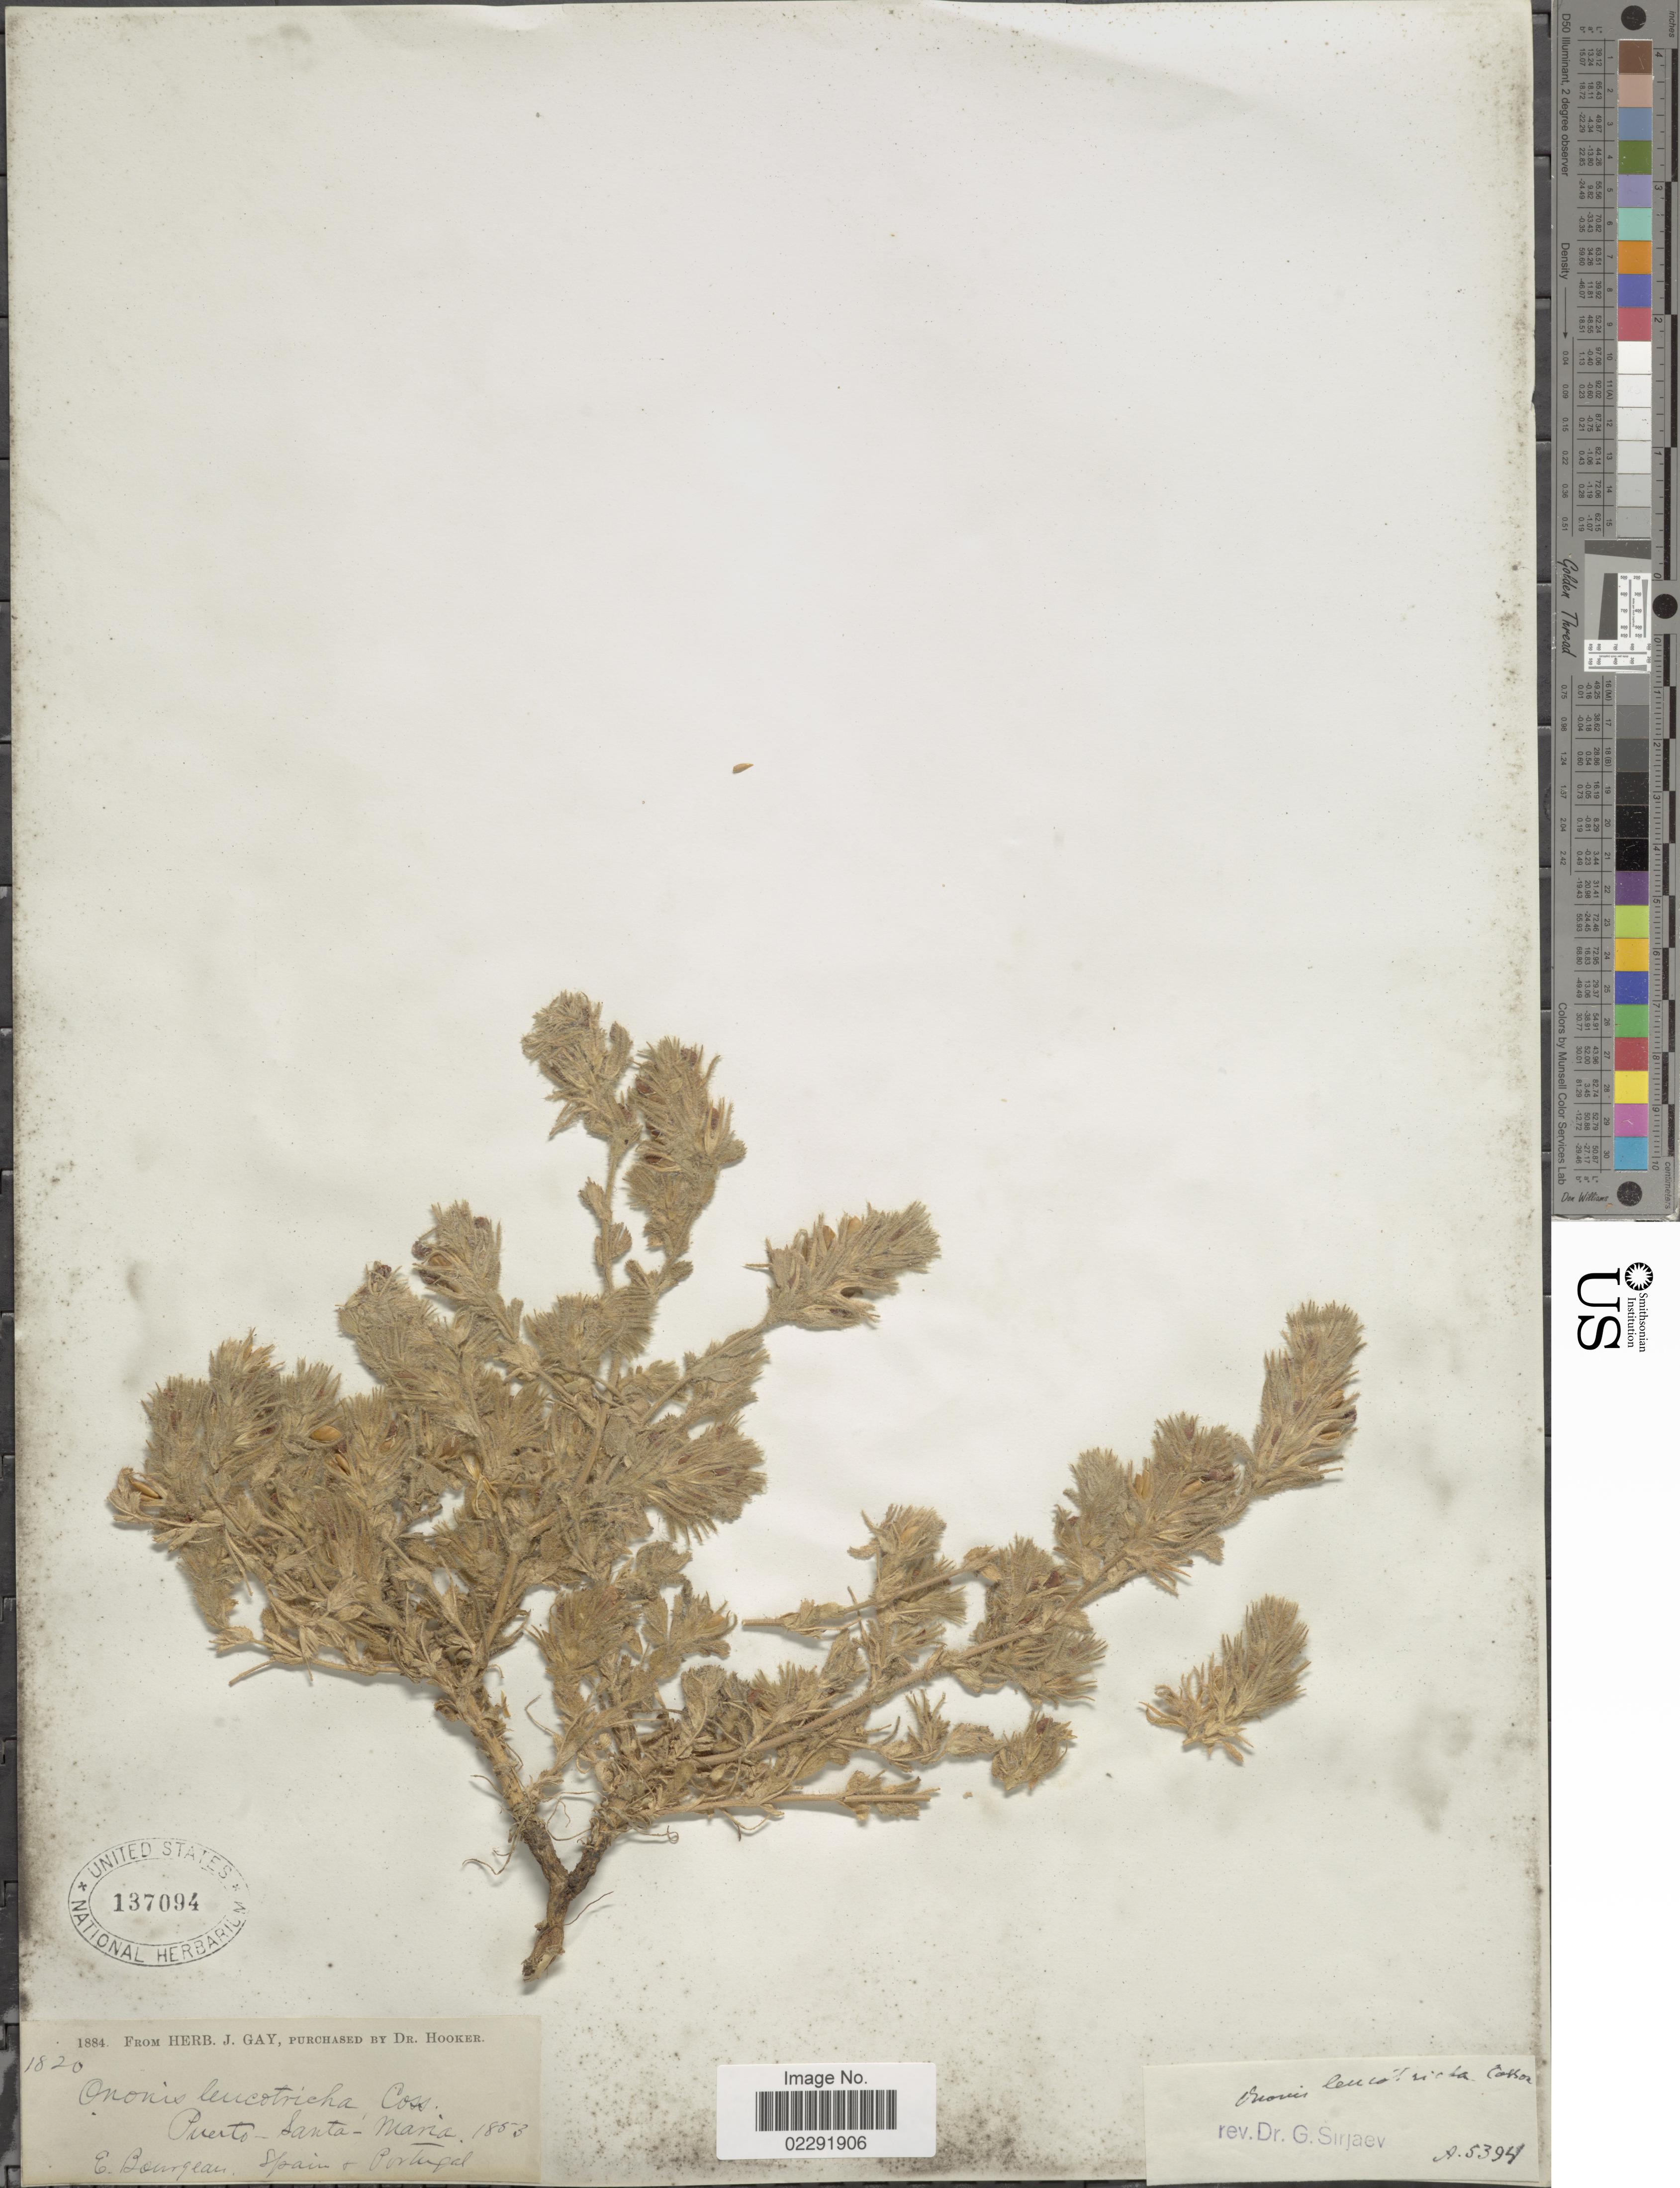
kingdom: Plantae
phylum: Tracheophyta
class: Magnoliopsida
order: Fabales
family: Fabaceae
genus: Ononis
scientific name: Ononis leucotricha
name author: Coss.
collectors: E. Bourgeau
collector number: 1820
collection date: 1853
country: Spain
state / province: Andalucía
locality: Puerto-Santa-Maria, Spain & Portugal.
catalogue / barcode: US 137094